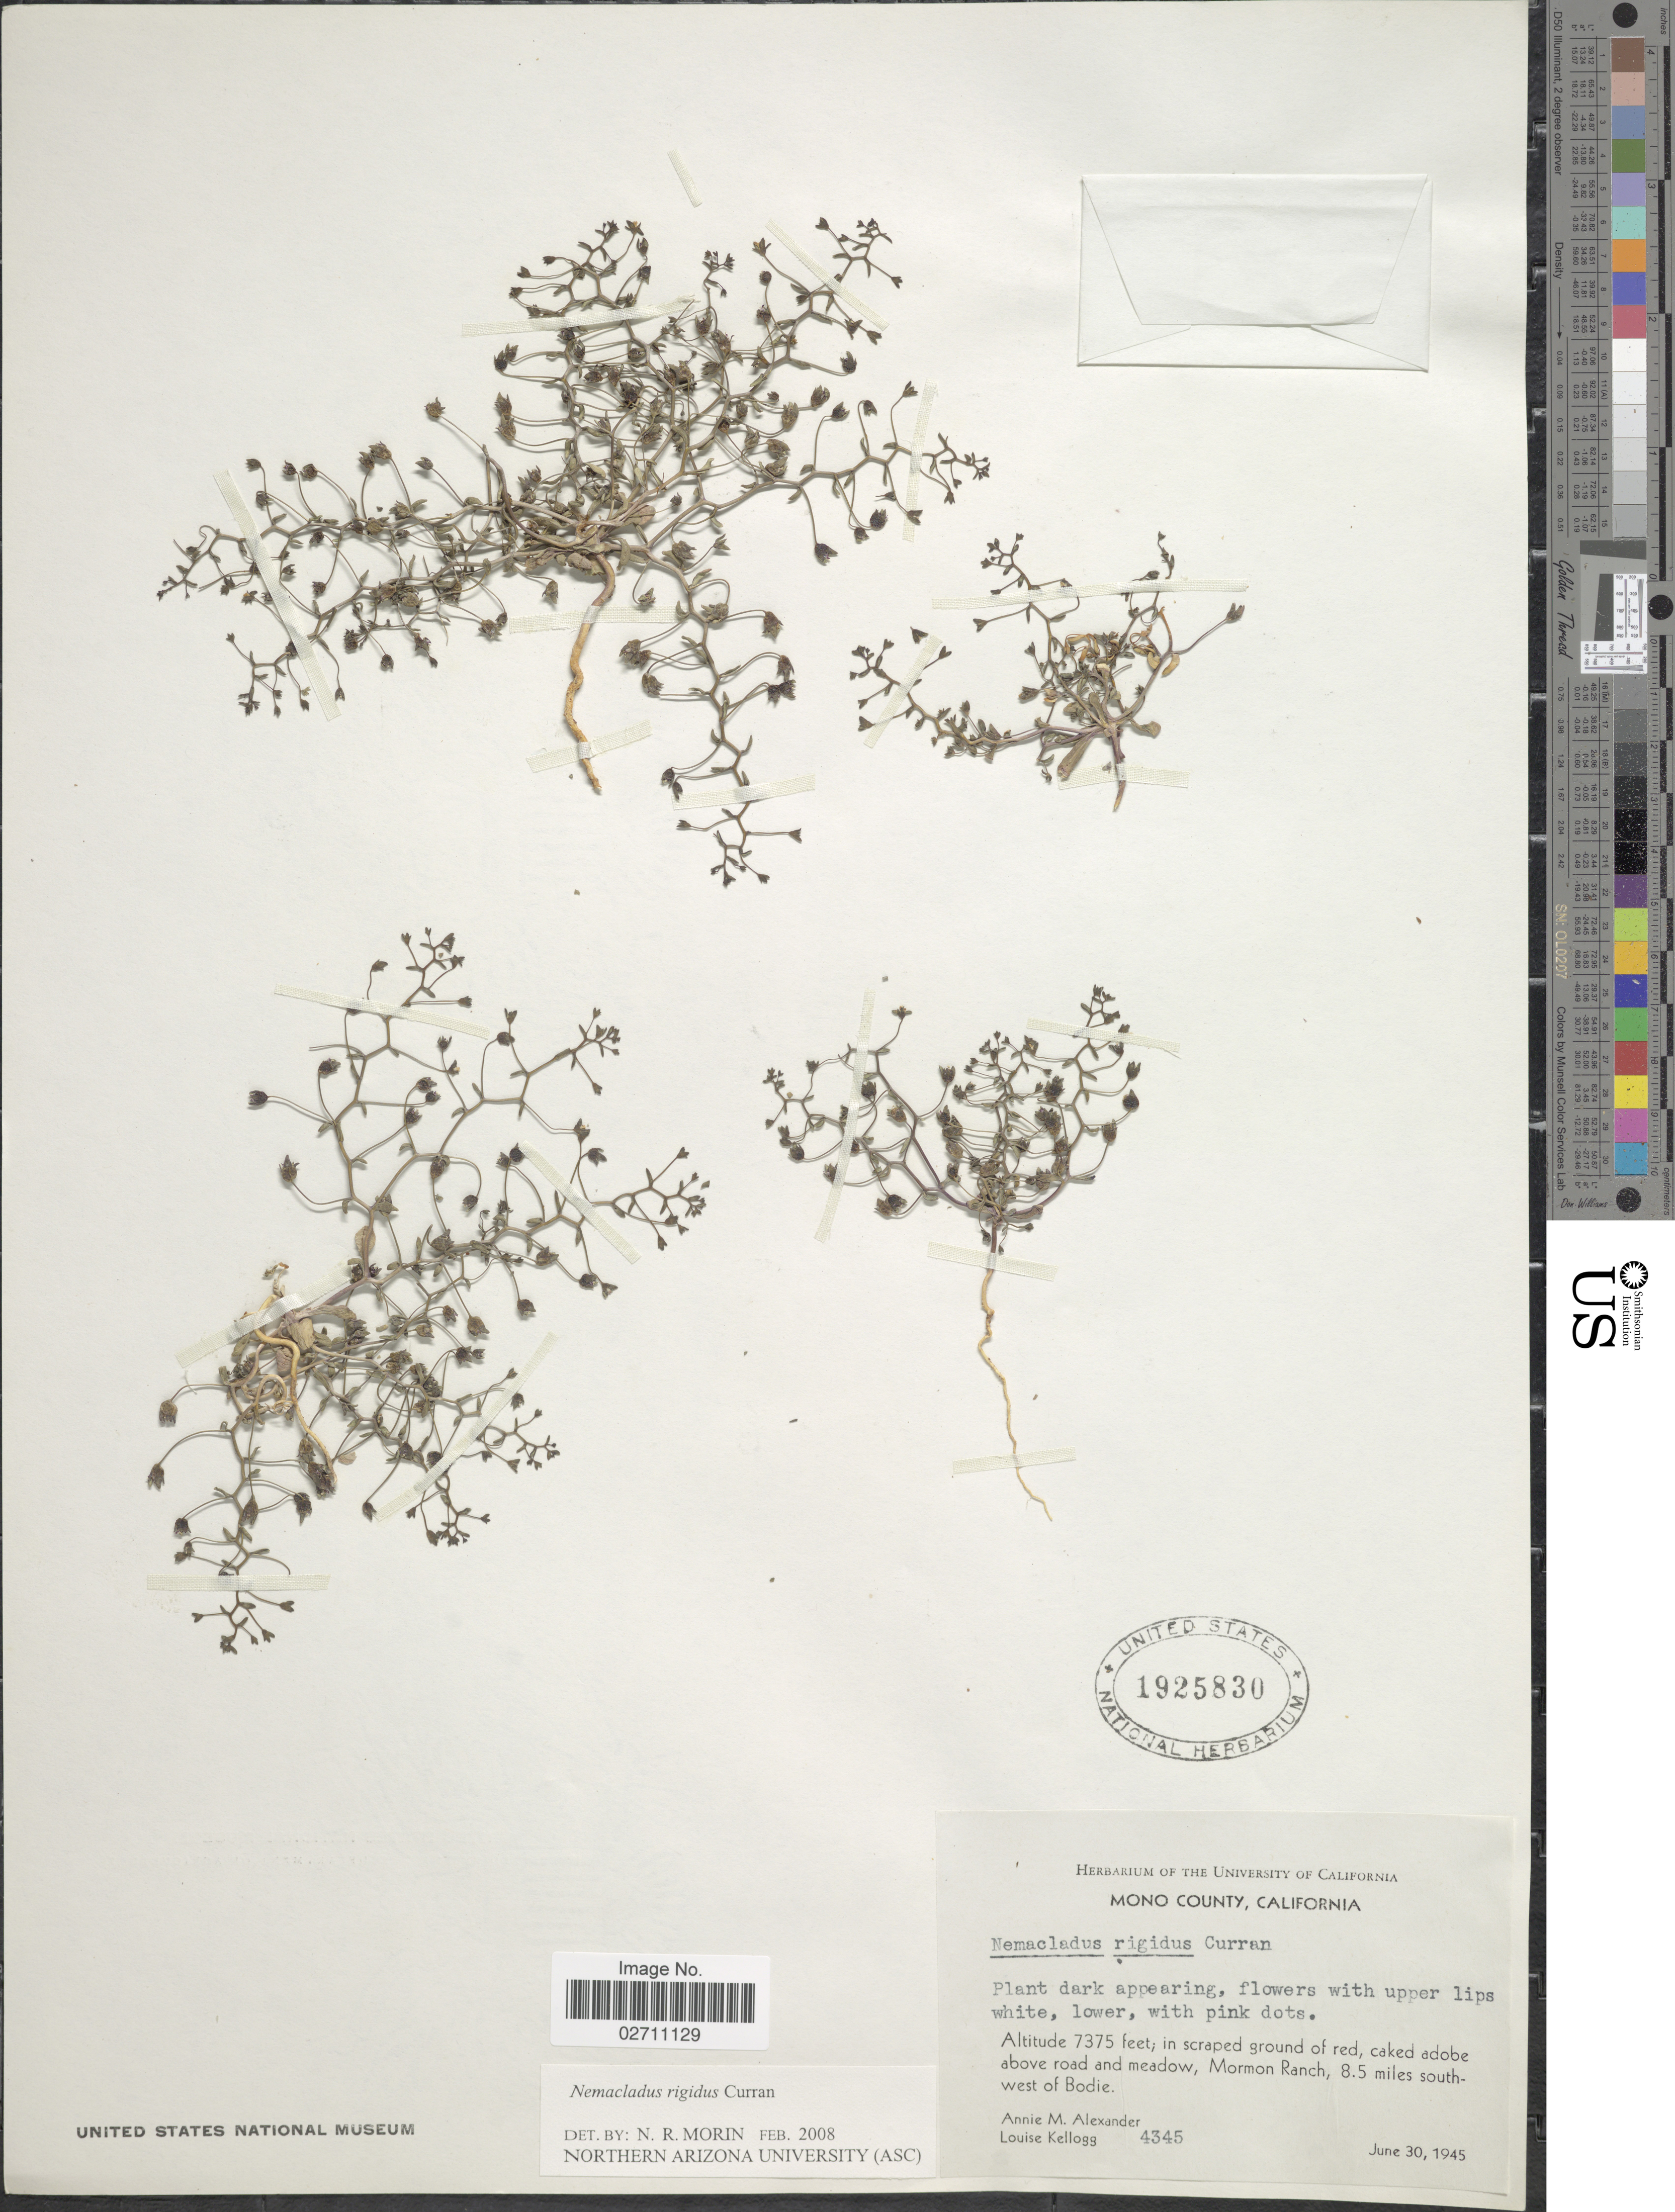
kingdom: Plantae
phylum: Tracheophyta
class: Magnoliopsida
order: Asterales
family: Campanulaceae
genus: Nemacladus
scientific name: Nemacladus rigidus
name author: Curran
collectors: A. M. Alexander & L. Kellogg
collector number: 4345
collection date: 1945-06-30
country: United States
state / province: California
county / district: Mono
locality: Mono County, in scraped ground of red, caked adobe above road and meadow, Mormon Ranch, 8.5 miles southwest of Bodie.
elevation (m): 2248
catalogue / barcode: US 1925830